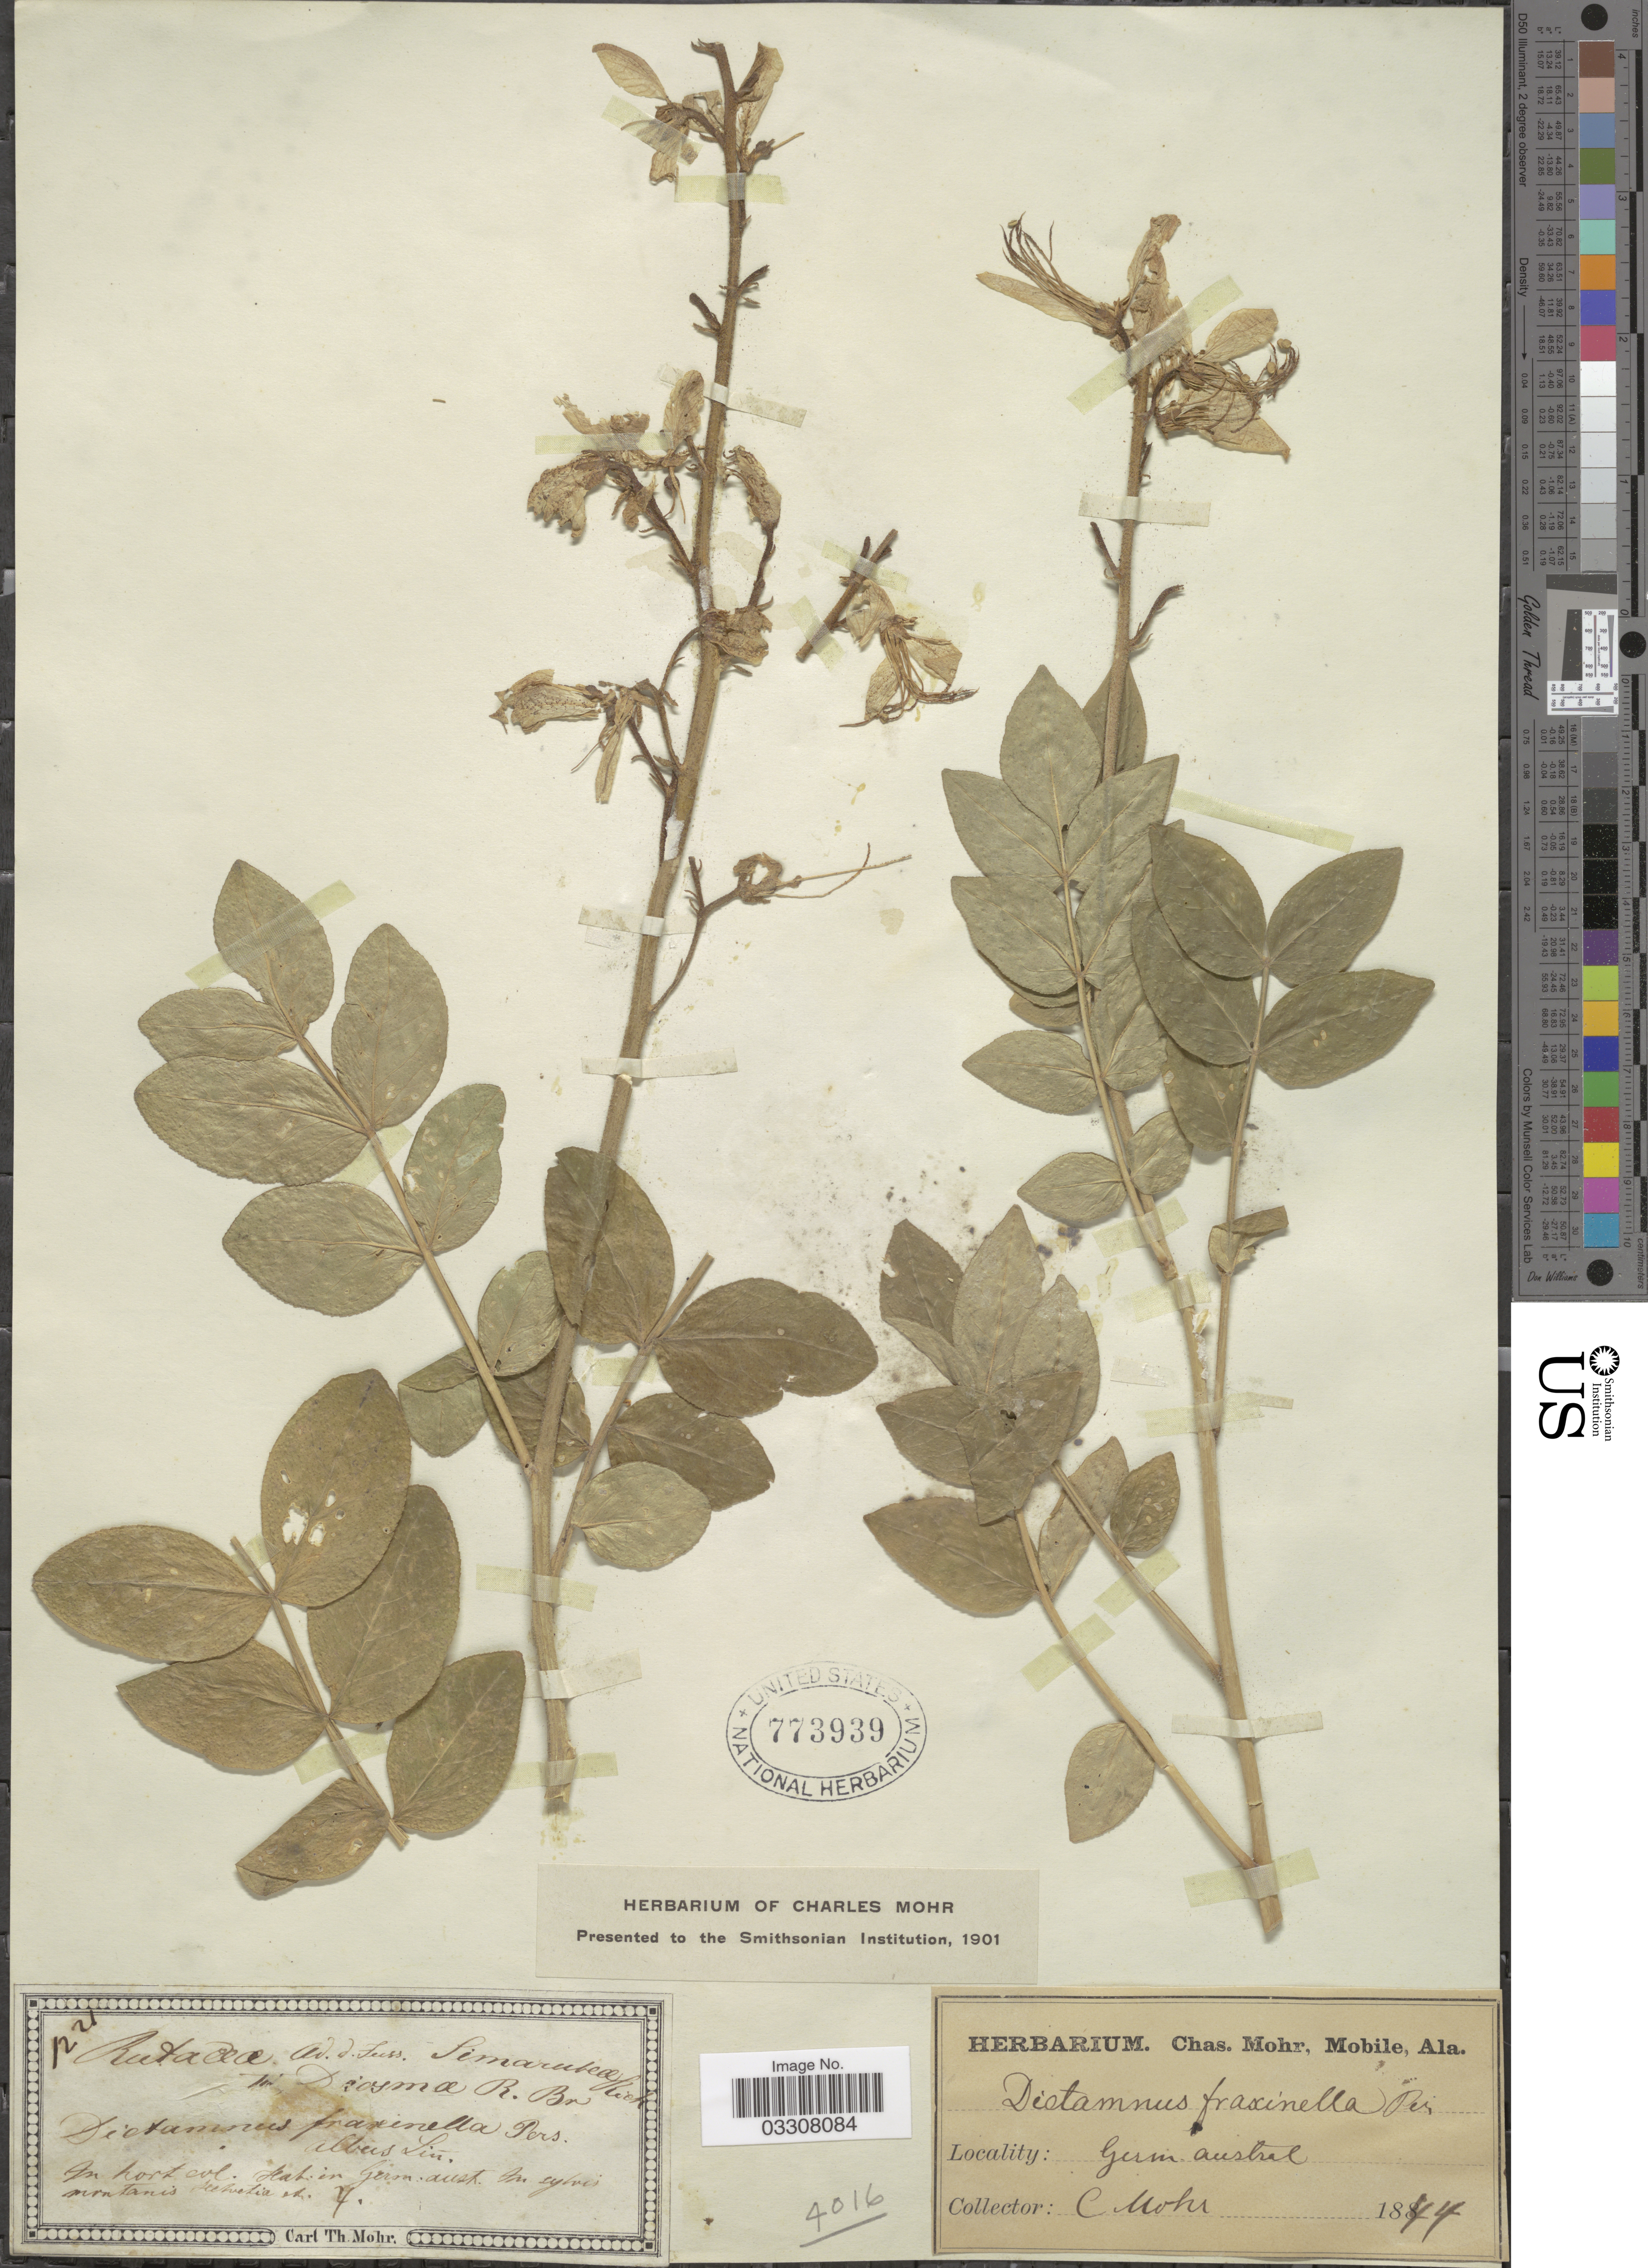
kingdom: Plantae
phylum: Tracheophyta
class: Magnoliopsida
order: Sapindales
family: Rutaceae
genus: Dictamnus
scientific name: Dictamnus albus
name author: L.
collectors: Mohr, C. T. (herbarium)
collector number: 1221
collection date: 1844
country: Switzerland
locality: Germ. austral. In sylvis montanis Helvetia.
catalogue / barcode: US 773939